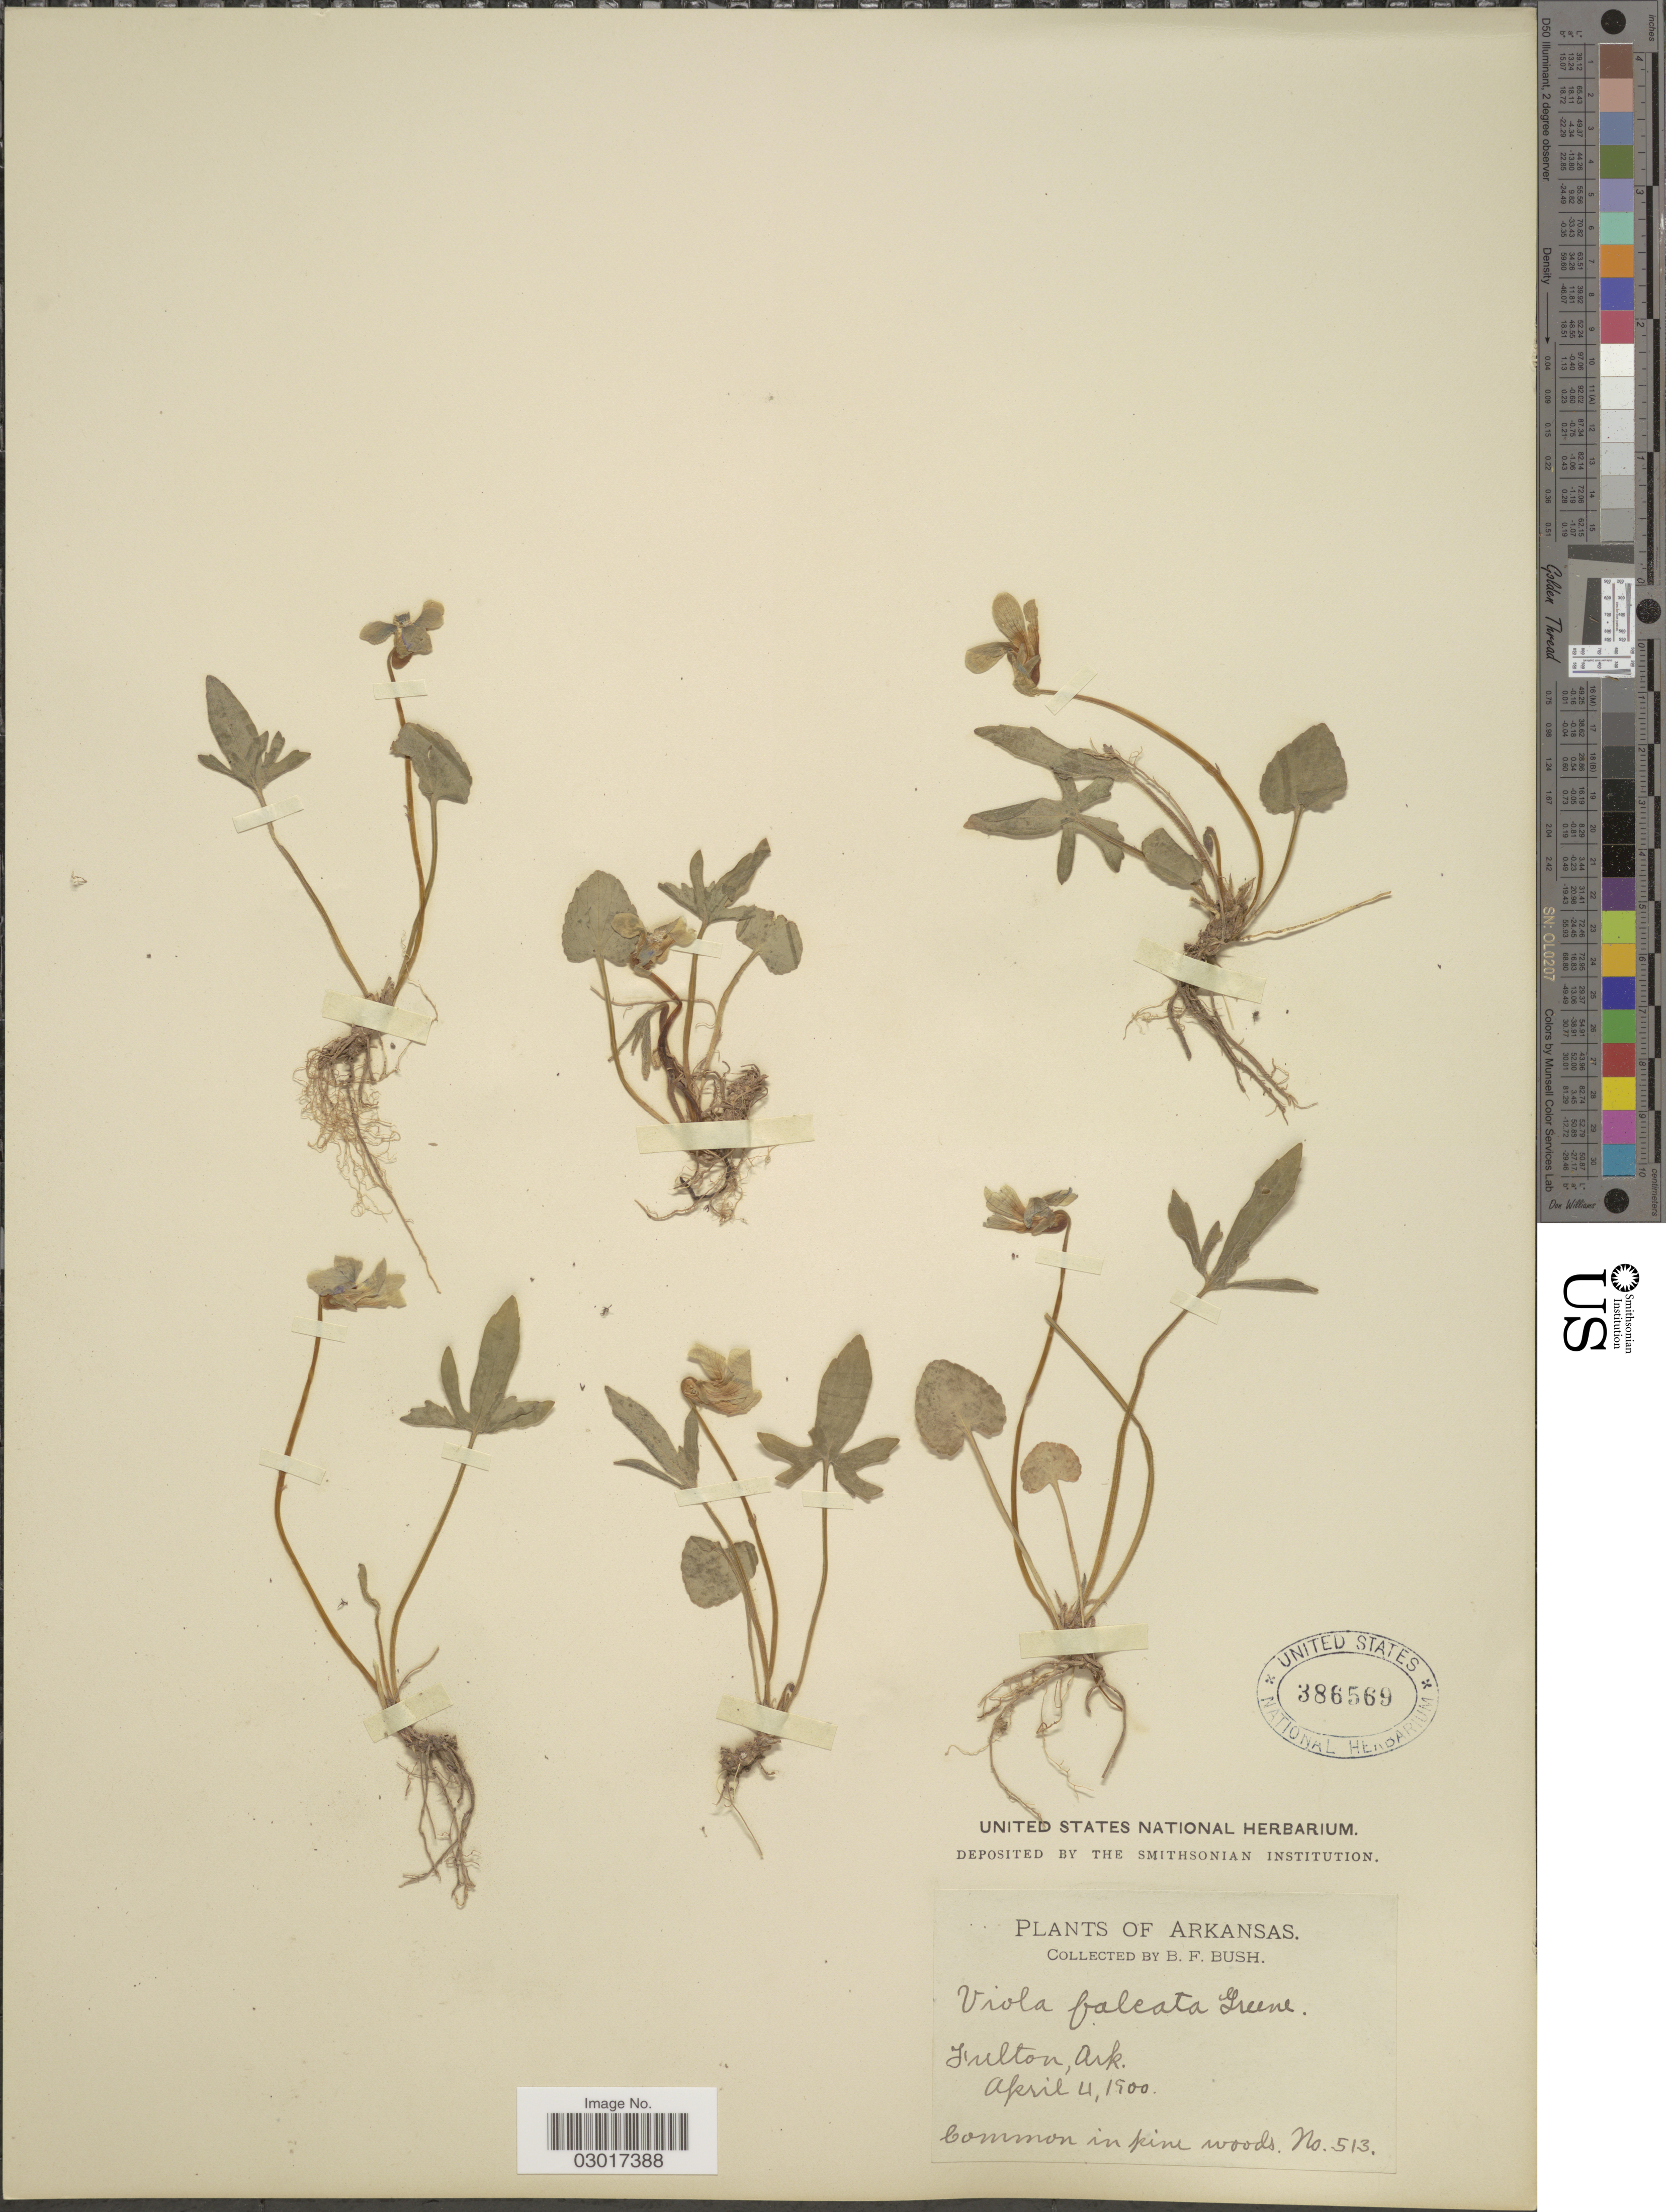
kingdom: Plantae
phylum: Tracheophyta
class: Magnoliopsida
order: Malpighiales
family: Violaceae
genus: Viola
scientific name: Viola triloba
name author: Schwein.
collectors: B. F. Bush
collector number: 513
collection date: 1900-04-04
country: United States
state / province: Arkansas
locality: Fulton.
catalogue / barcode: US 386569